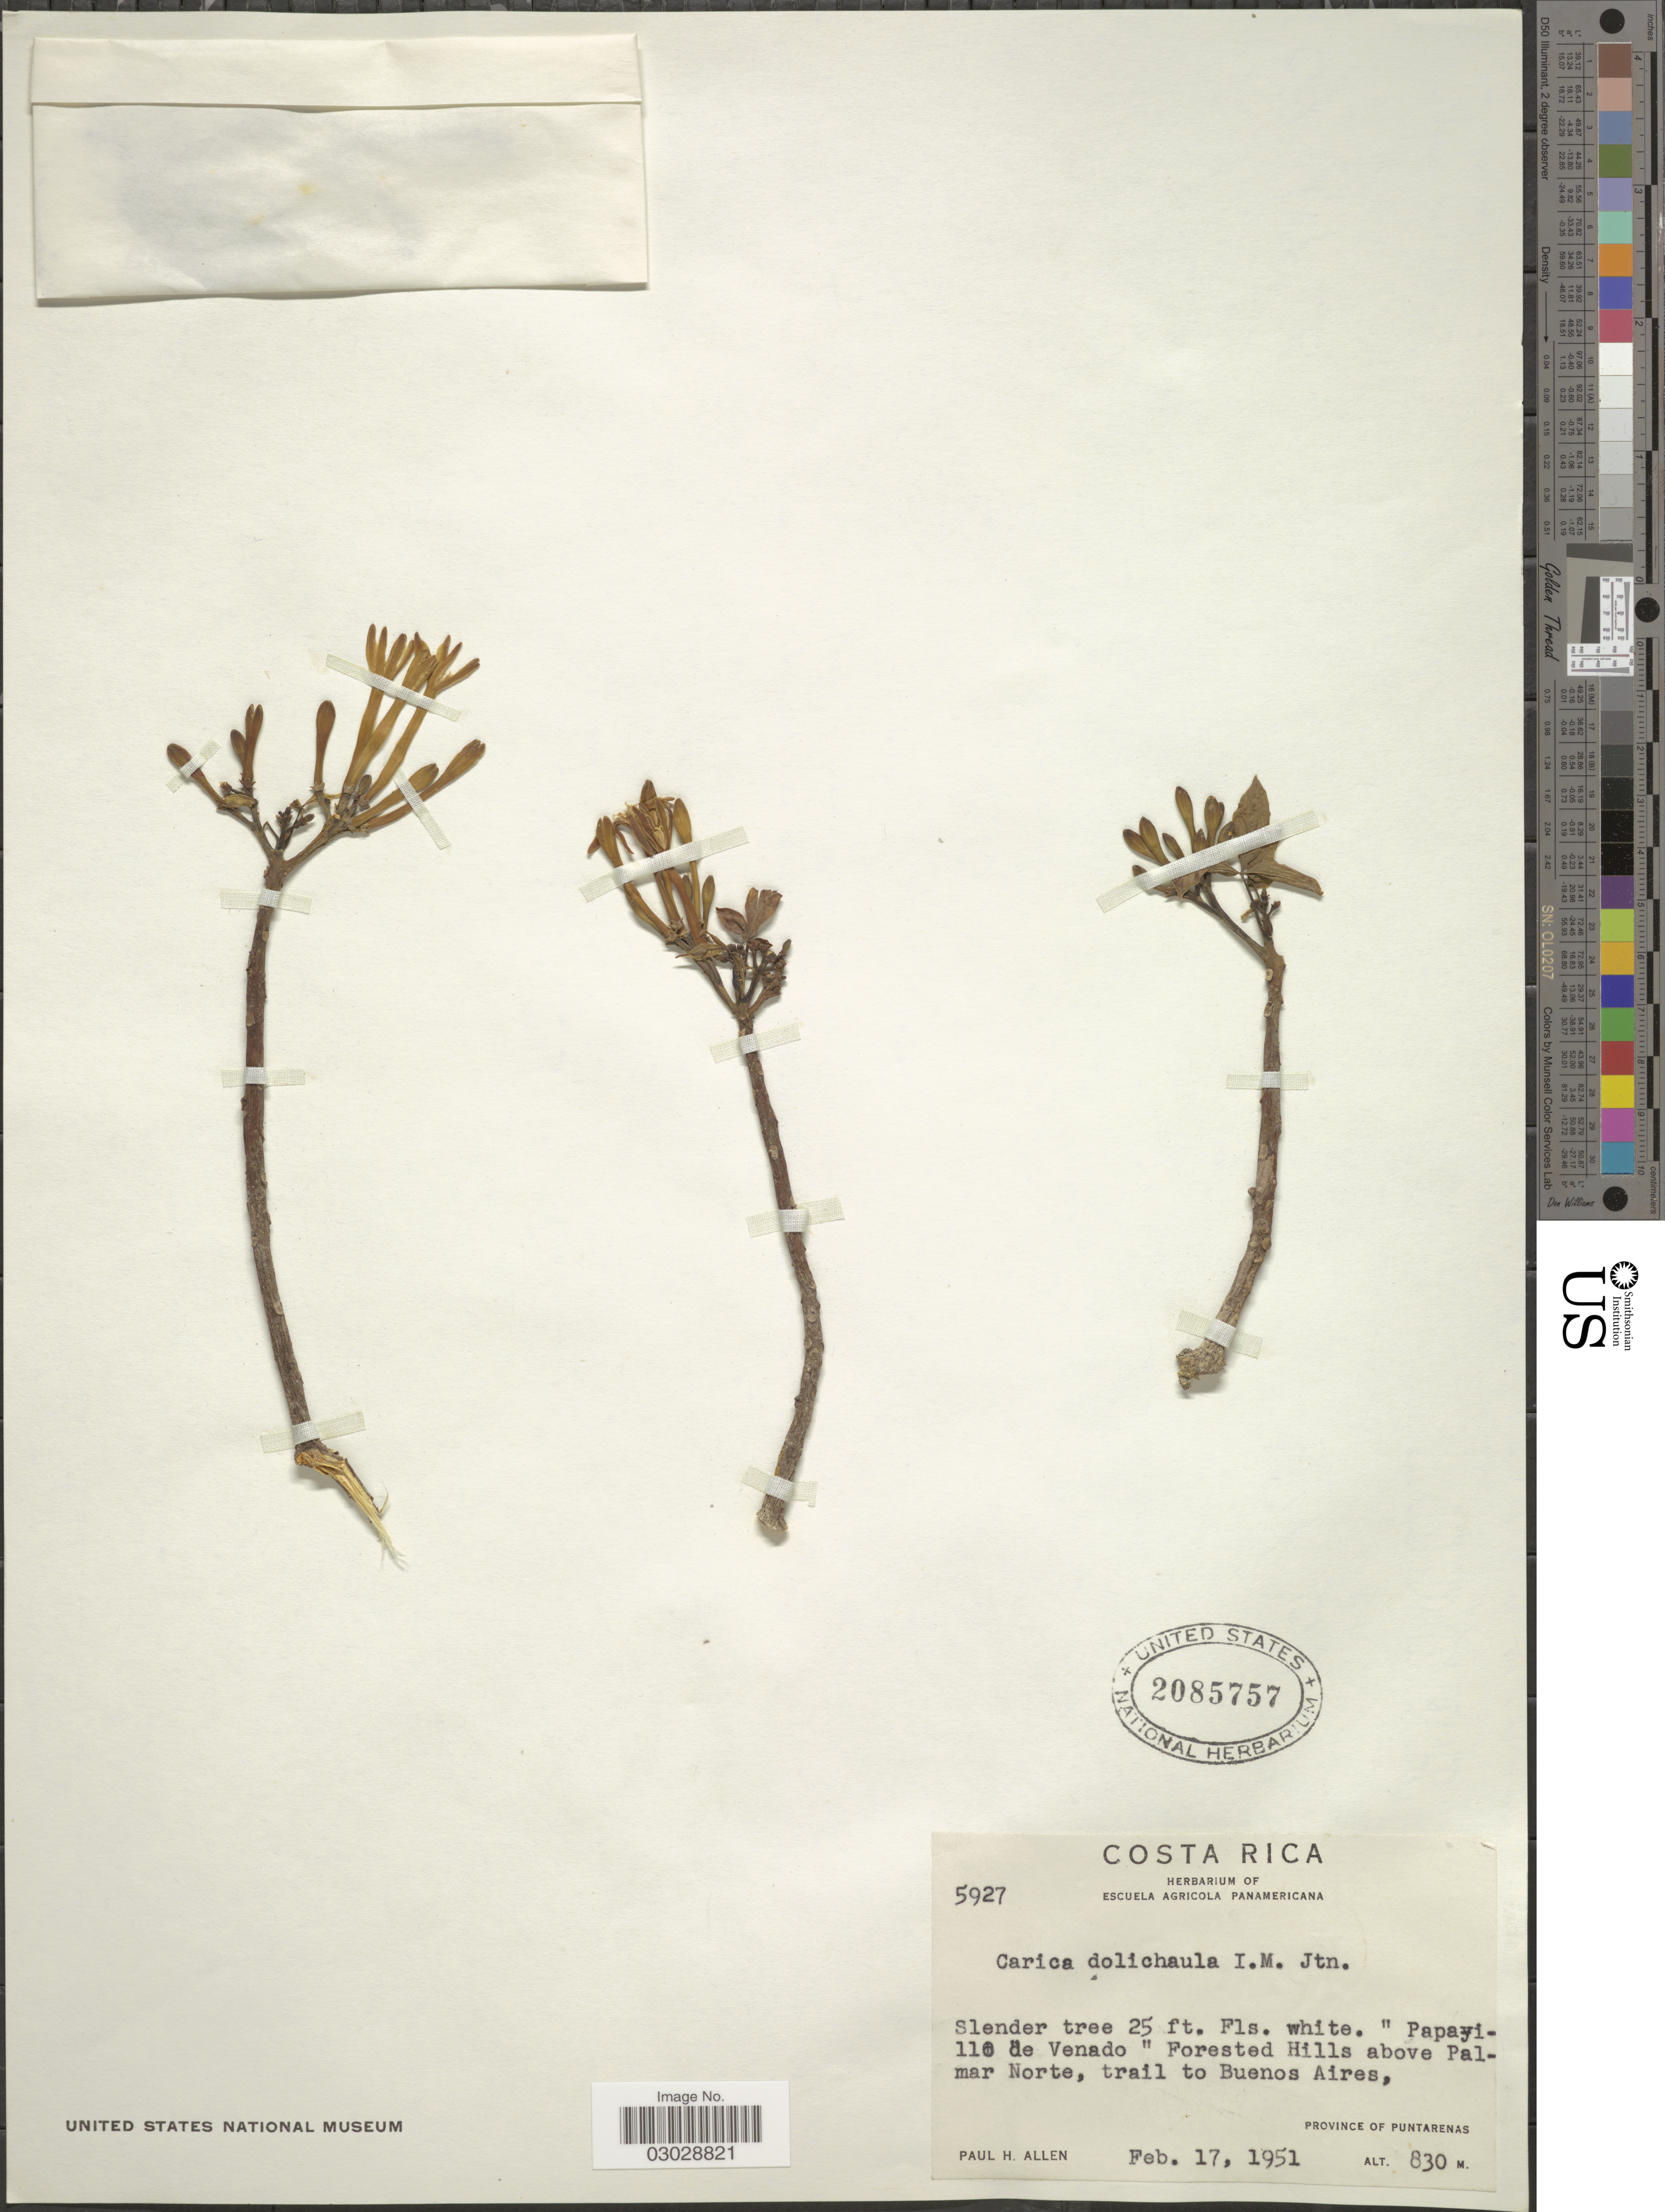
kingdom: Plantae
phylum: Tracheophyta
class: Magnoliopsida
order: Brassicales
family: Caricaceae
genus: Jacaratia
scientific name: Jacaratia dolichaula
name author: (Donn. Sm.) Woodson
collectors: P. H. Allen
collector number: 5927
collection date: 1951-02-17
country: Costa Rica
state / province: Puntarenas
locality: Papayillo de Venado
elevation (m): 830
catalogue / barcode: US 2085757